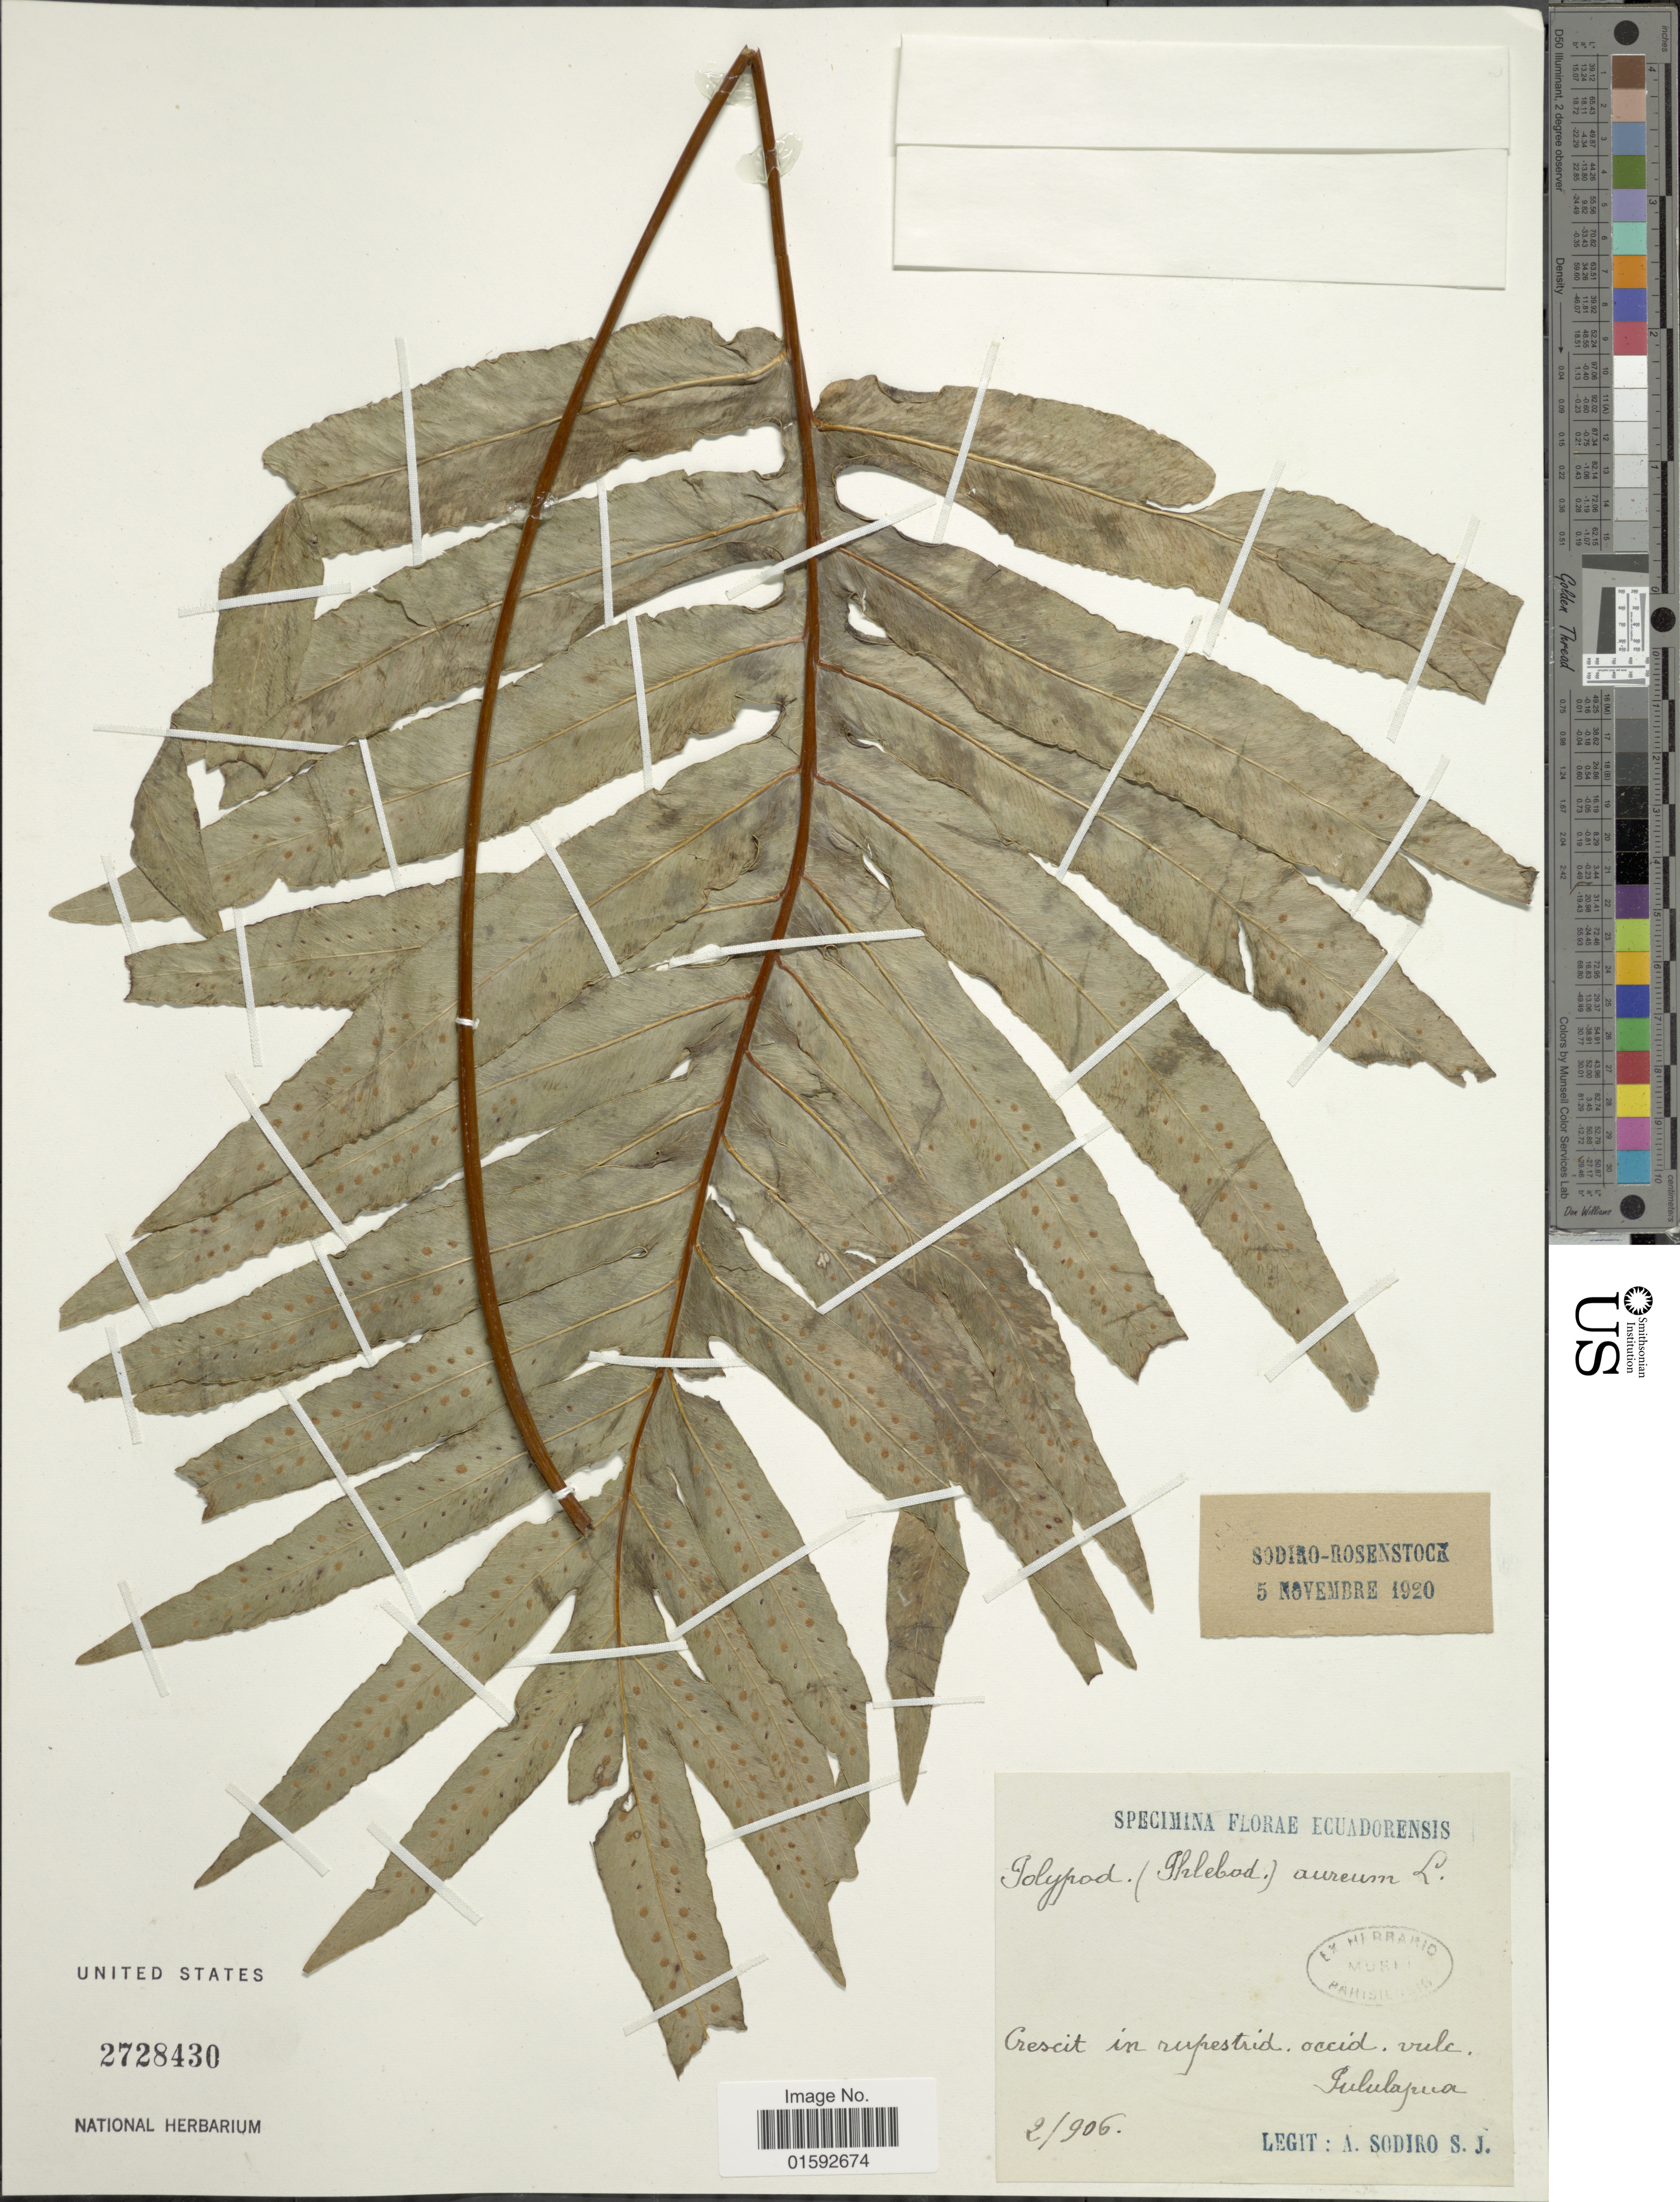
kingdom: Plantae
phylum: Tracheophyta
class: Polypodiopsida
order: Polypodiales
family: Polypodiaceae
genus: Phlebodium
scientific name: Phlebodium pseudoaureum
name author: (Cav.) Lellinger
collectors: A. Sodiro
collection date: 1906-02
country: Ecuador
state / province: Pichincha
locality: Crescit in rupestrid. occid. vulc. Pululahua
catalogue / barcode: US 2728430